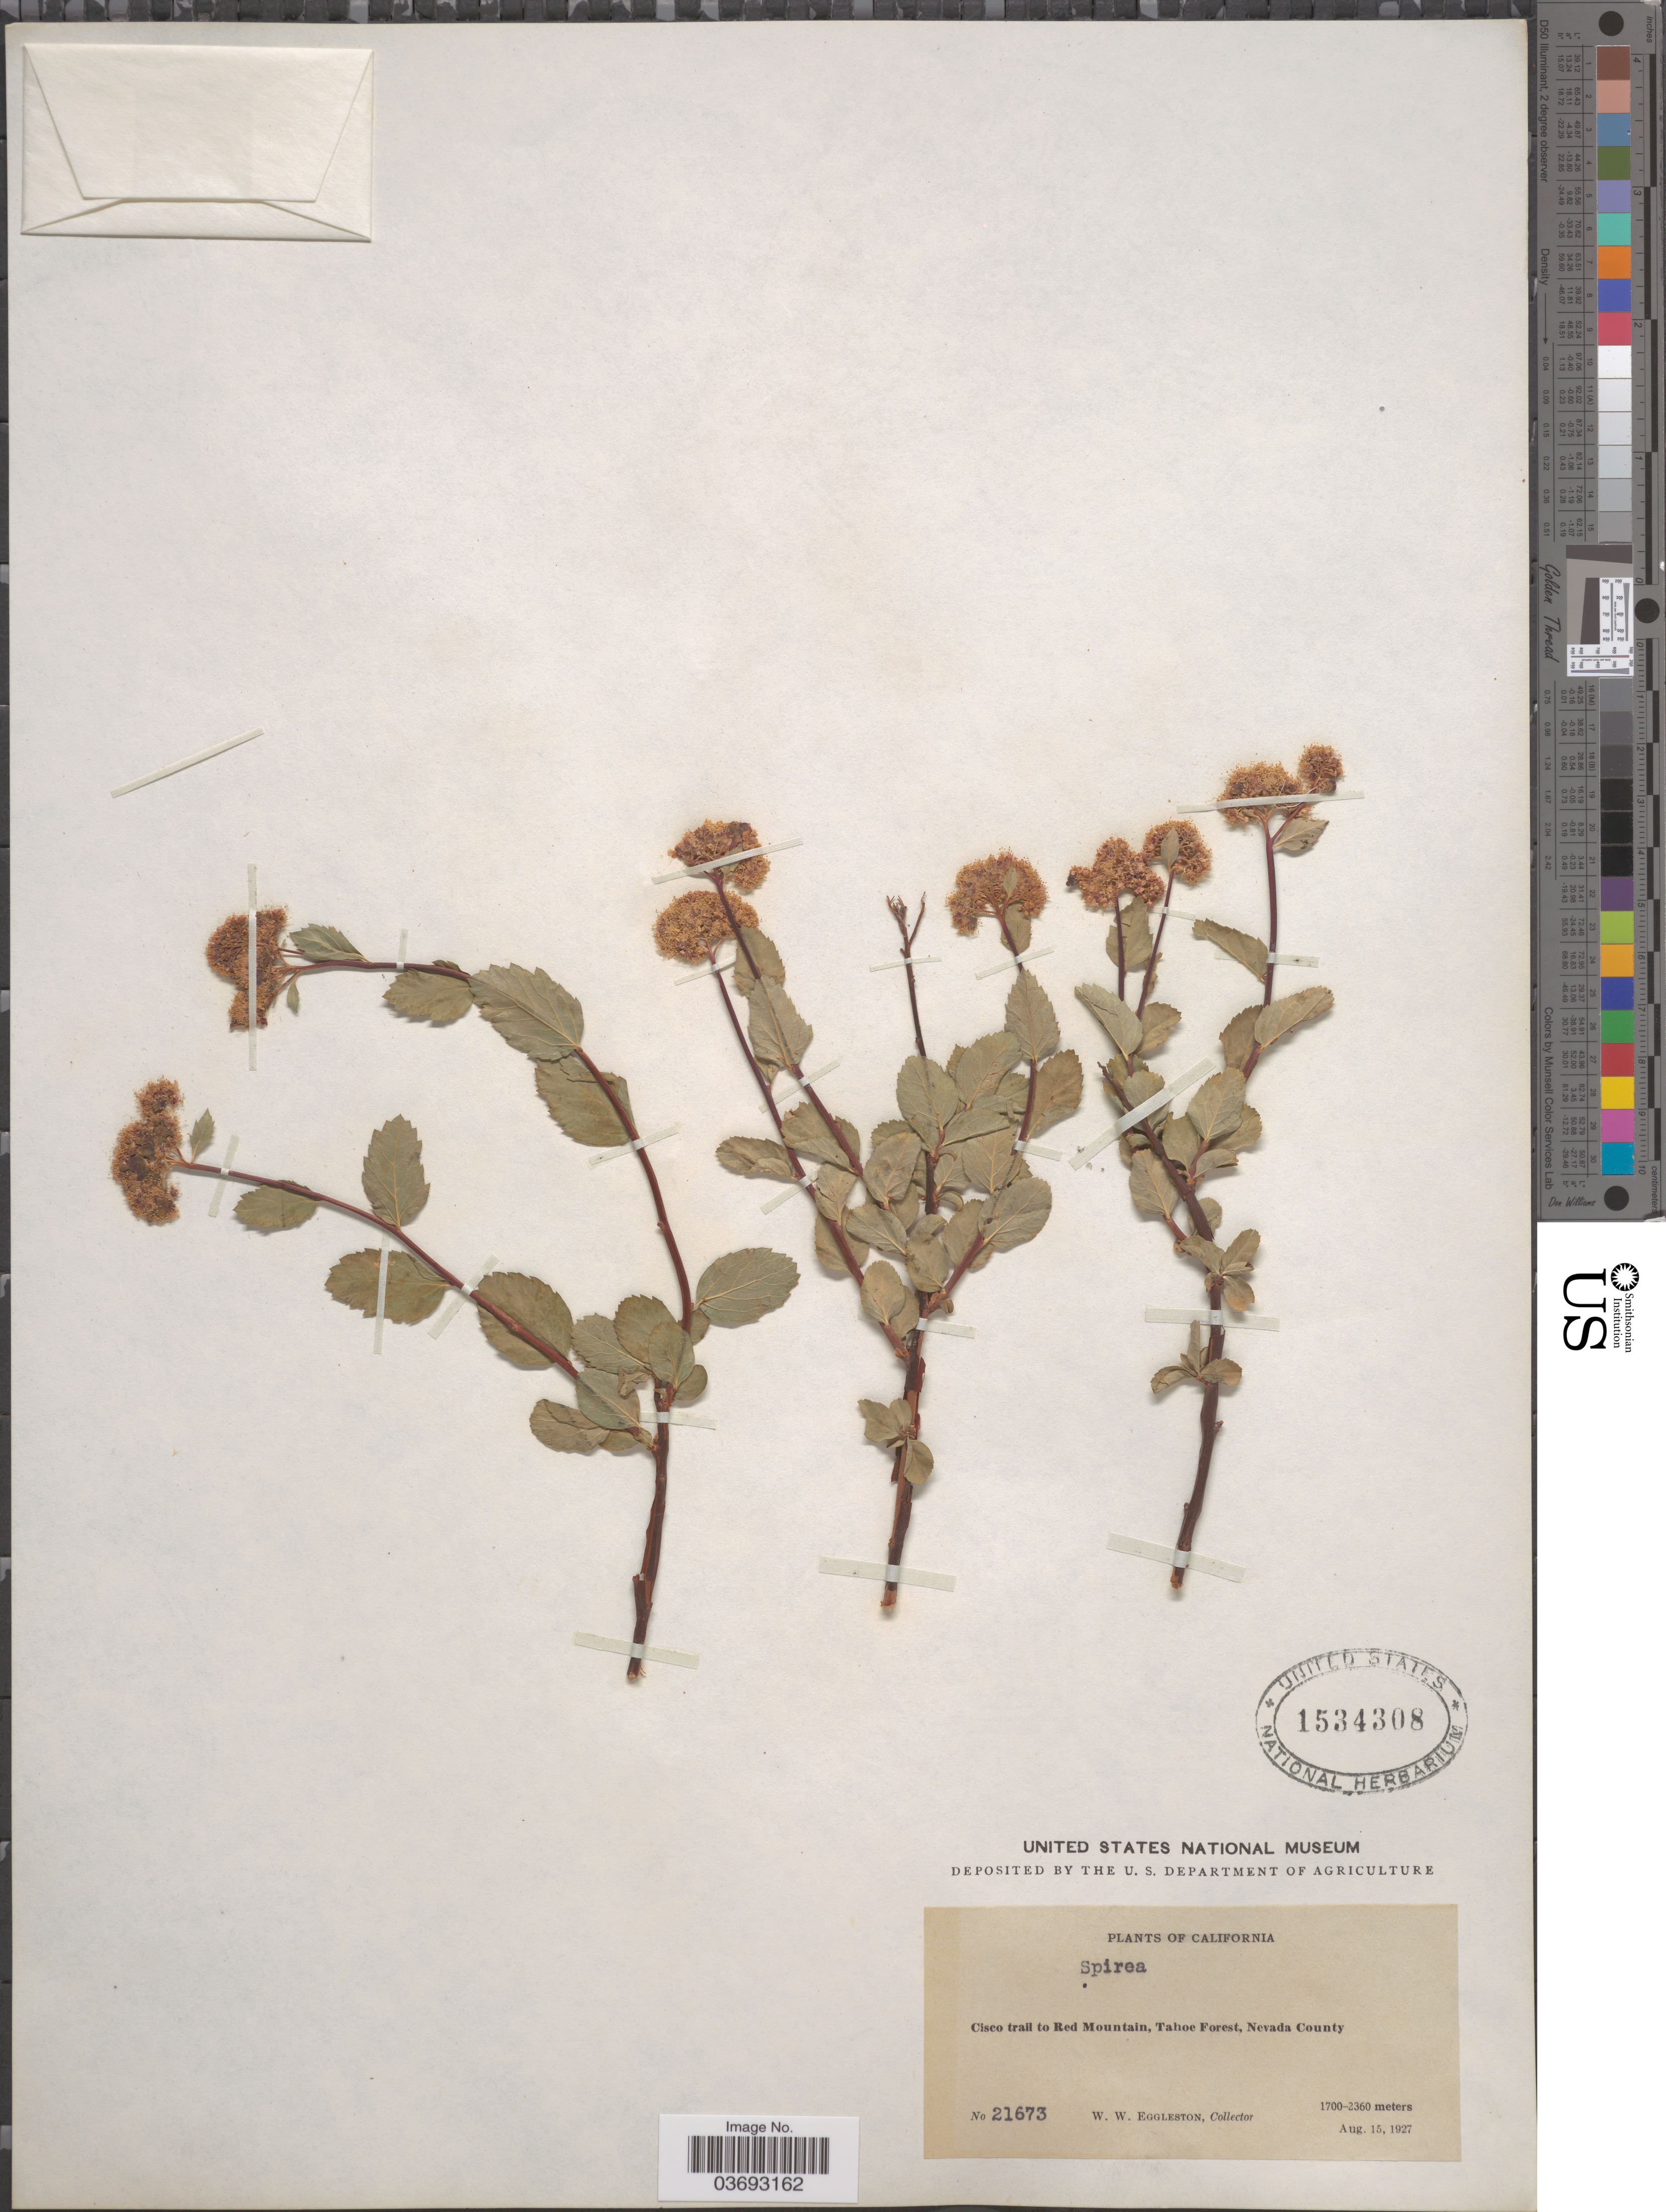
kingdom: Plantae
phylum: Tracheophyta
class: Magnoliopsida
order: Rosales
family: Rosaceae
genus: Spiraea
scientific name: Spiraea sp.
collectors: W. W. Eggleston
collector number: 21673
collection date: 1927-08-15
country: United States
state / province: California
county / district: Nevada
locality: Cisco trail to Red Mountain, Tahoe Forest, Nevada County.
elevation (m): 1700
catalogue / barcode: US 1534308